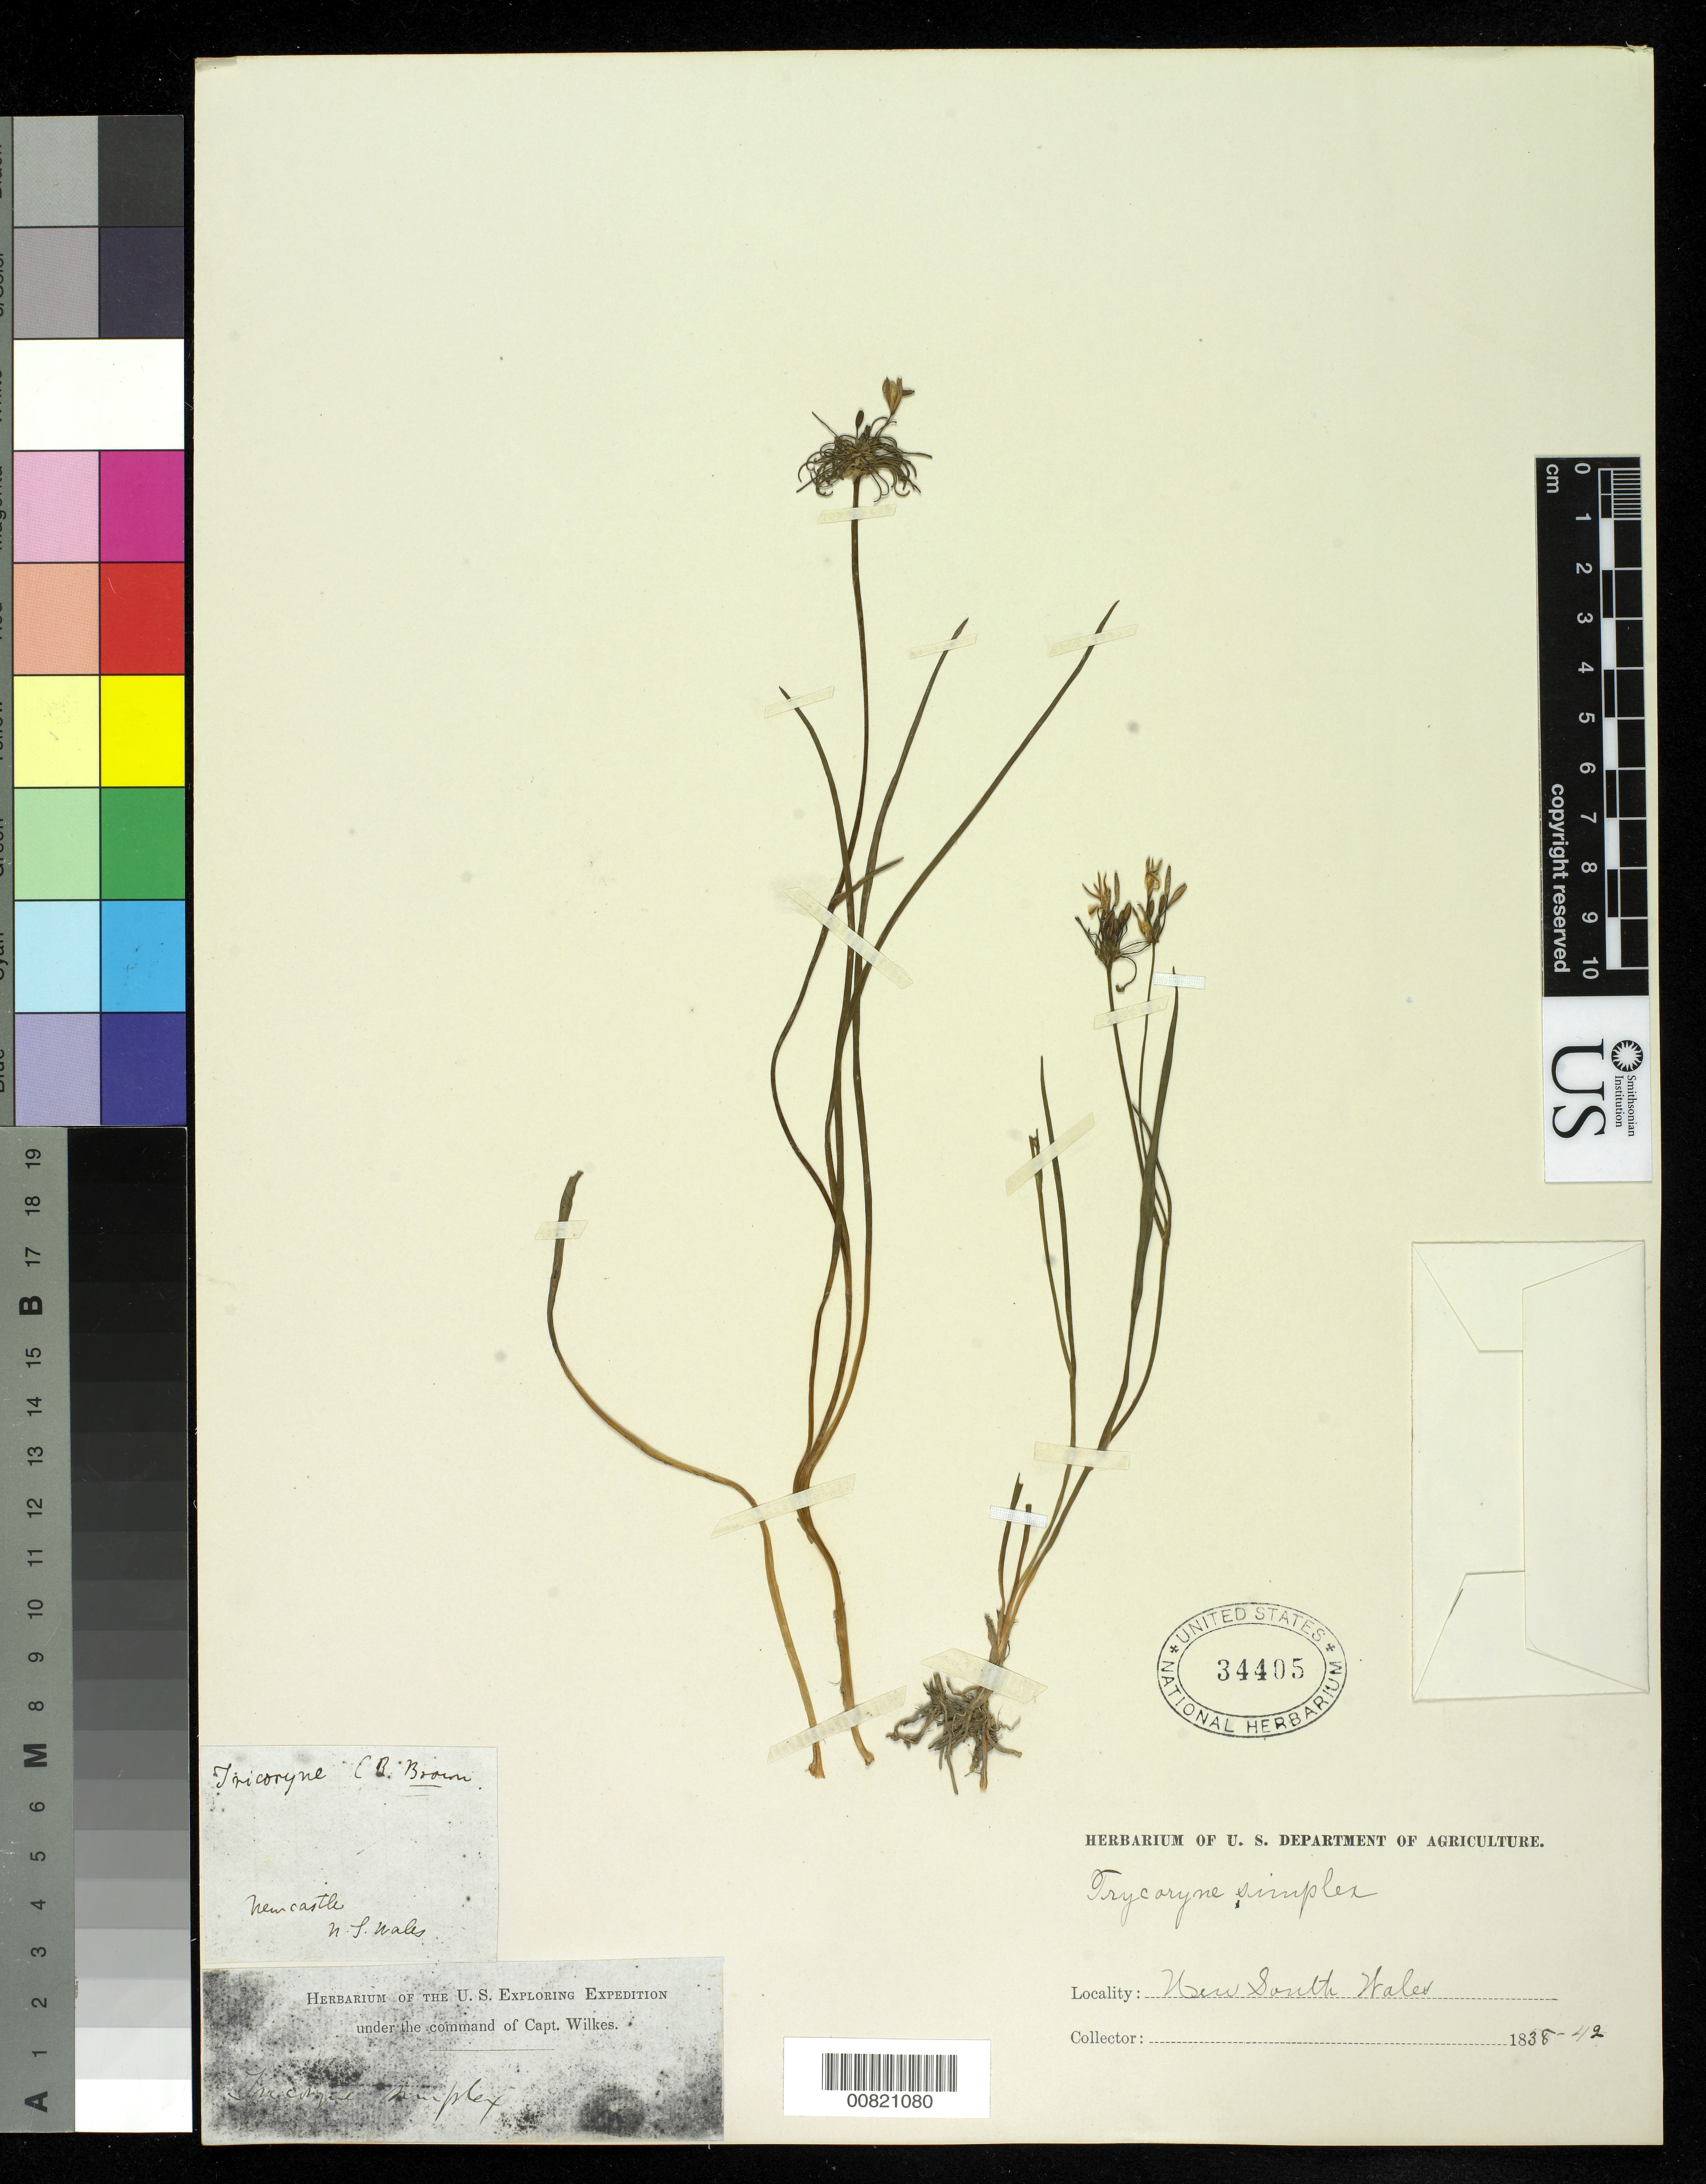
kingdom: Plantae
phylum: Tracheophyta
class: Liliopsida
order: Asparagales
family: Asphodelaceae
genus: Tricoryne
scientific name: Tricoryne simplex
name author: R. Br.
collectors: Wilkes Explor. Exped.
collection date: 1838/1842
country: Australia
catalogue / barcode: US 34405